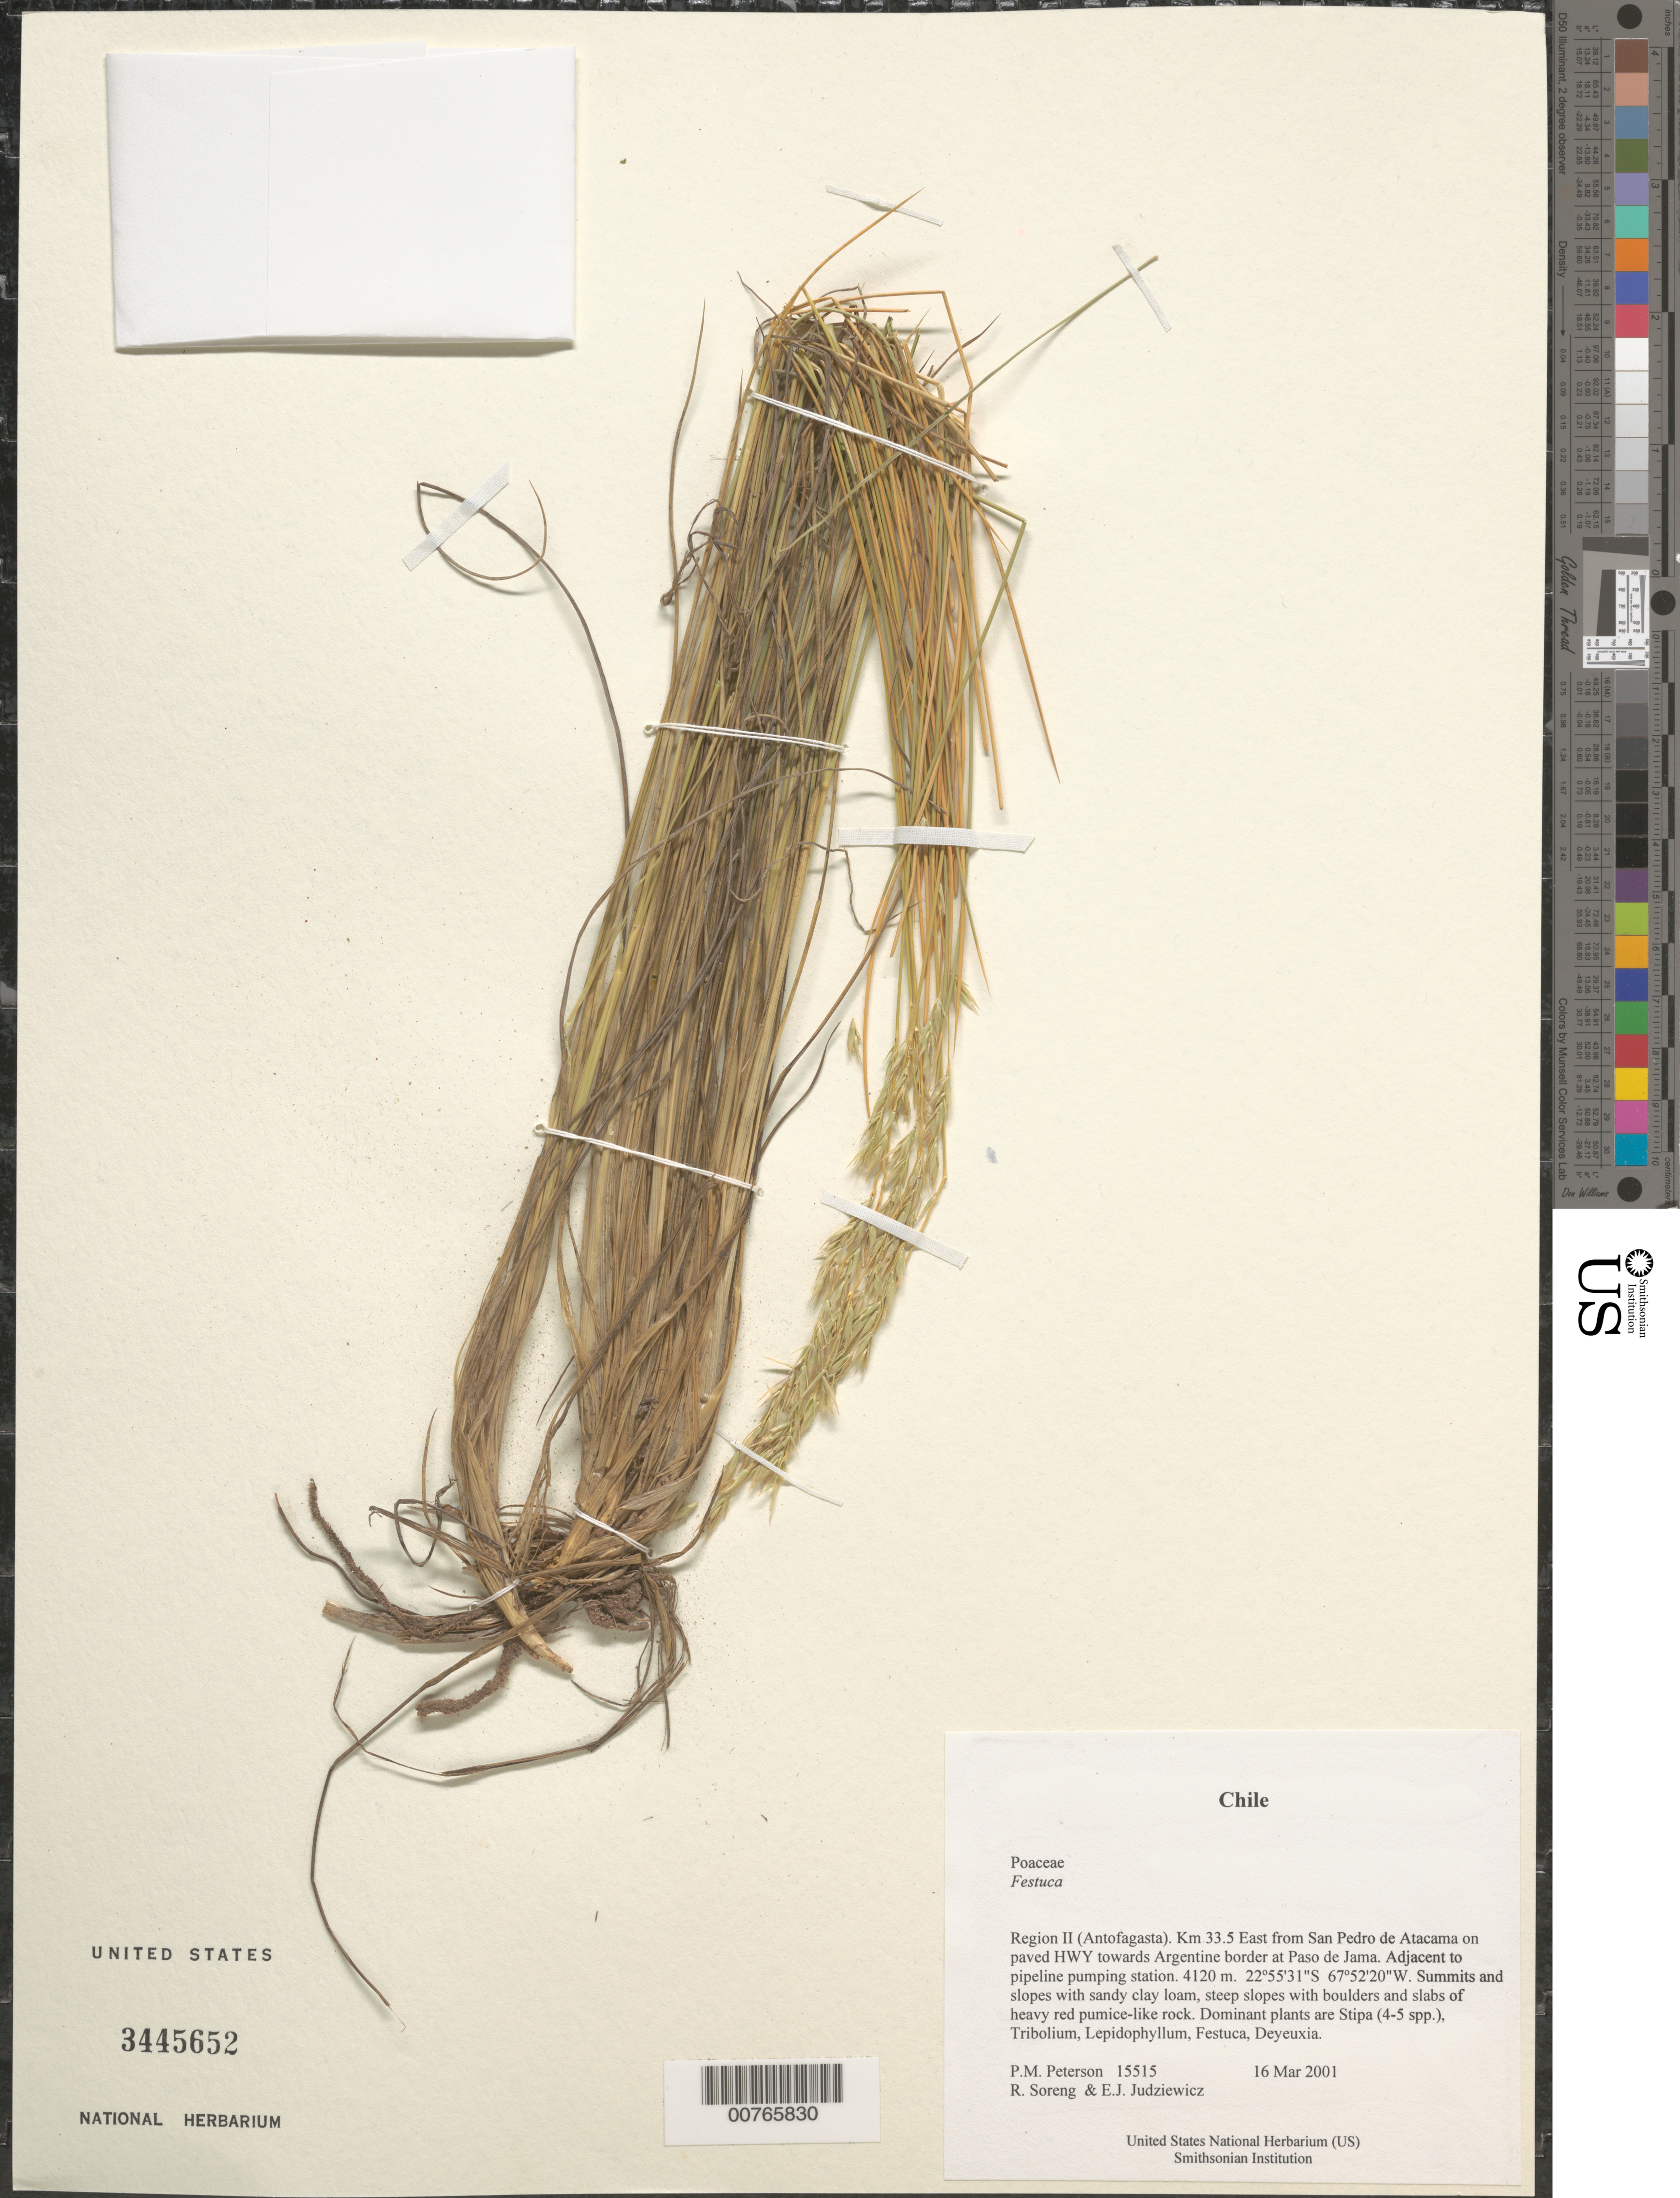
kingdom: Plantae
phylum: Tracheophyta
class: Liliopsida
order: Poales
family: Poaceae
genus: Festuca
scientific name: Festuca sp.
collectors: P. M. Peterson, R. J. Soreng & E. J. Judziewicz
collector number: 15515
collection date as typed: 16 Mar 2001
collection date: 2001-03-16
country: Chile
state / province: Antofagasta (II)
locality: Km 33.5 East from San Pedro de Atacama on paved HWY towards Argentine border at Paso de Jama. Adjacent to pipeline pumping station.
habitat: Summits and slopes with sandy clay loam, steep slopes with boulders and slabs of heavy red pumice-like rock.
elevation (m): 4120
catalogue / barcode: US 3445652